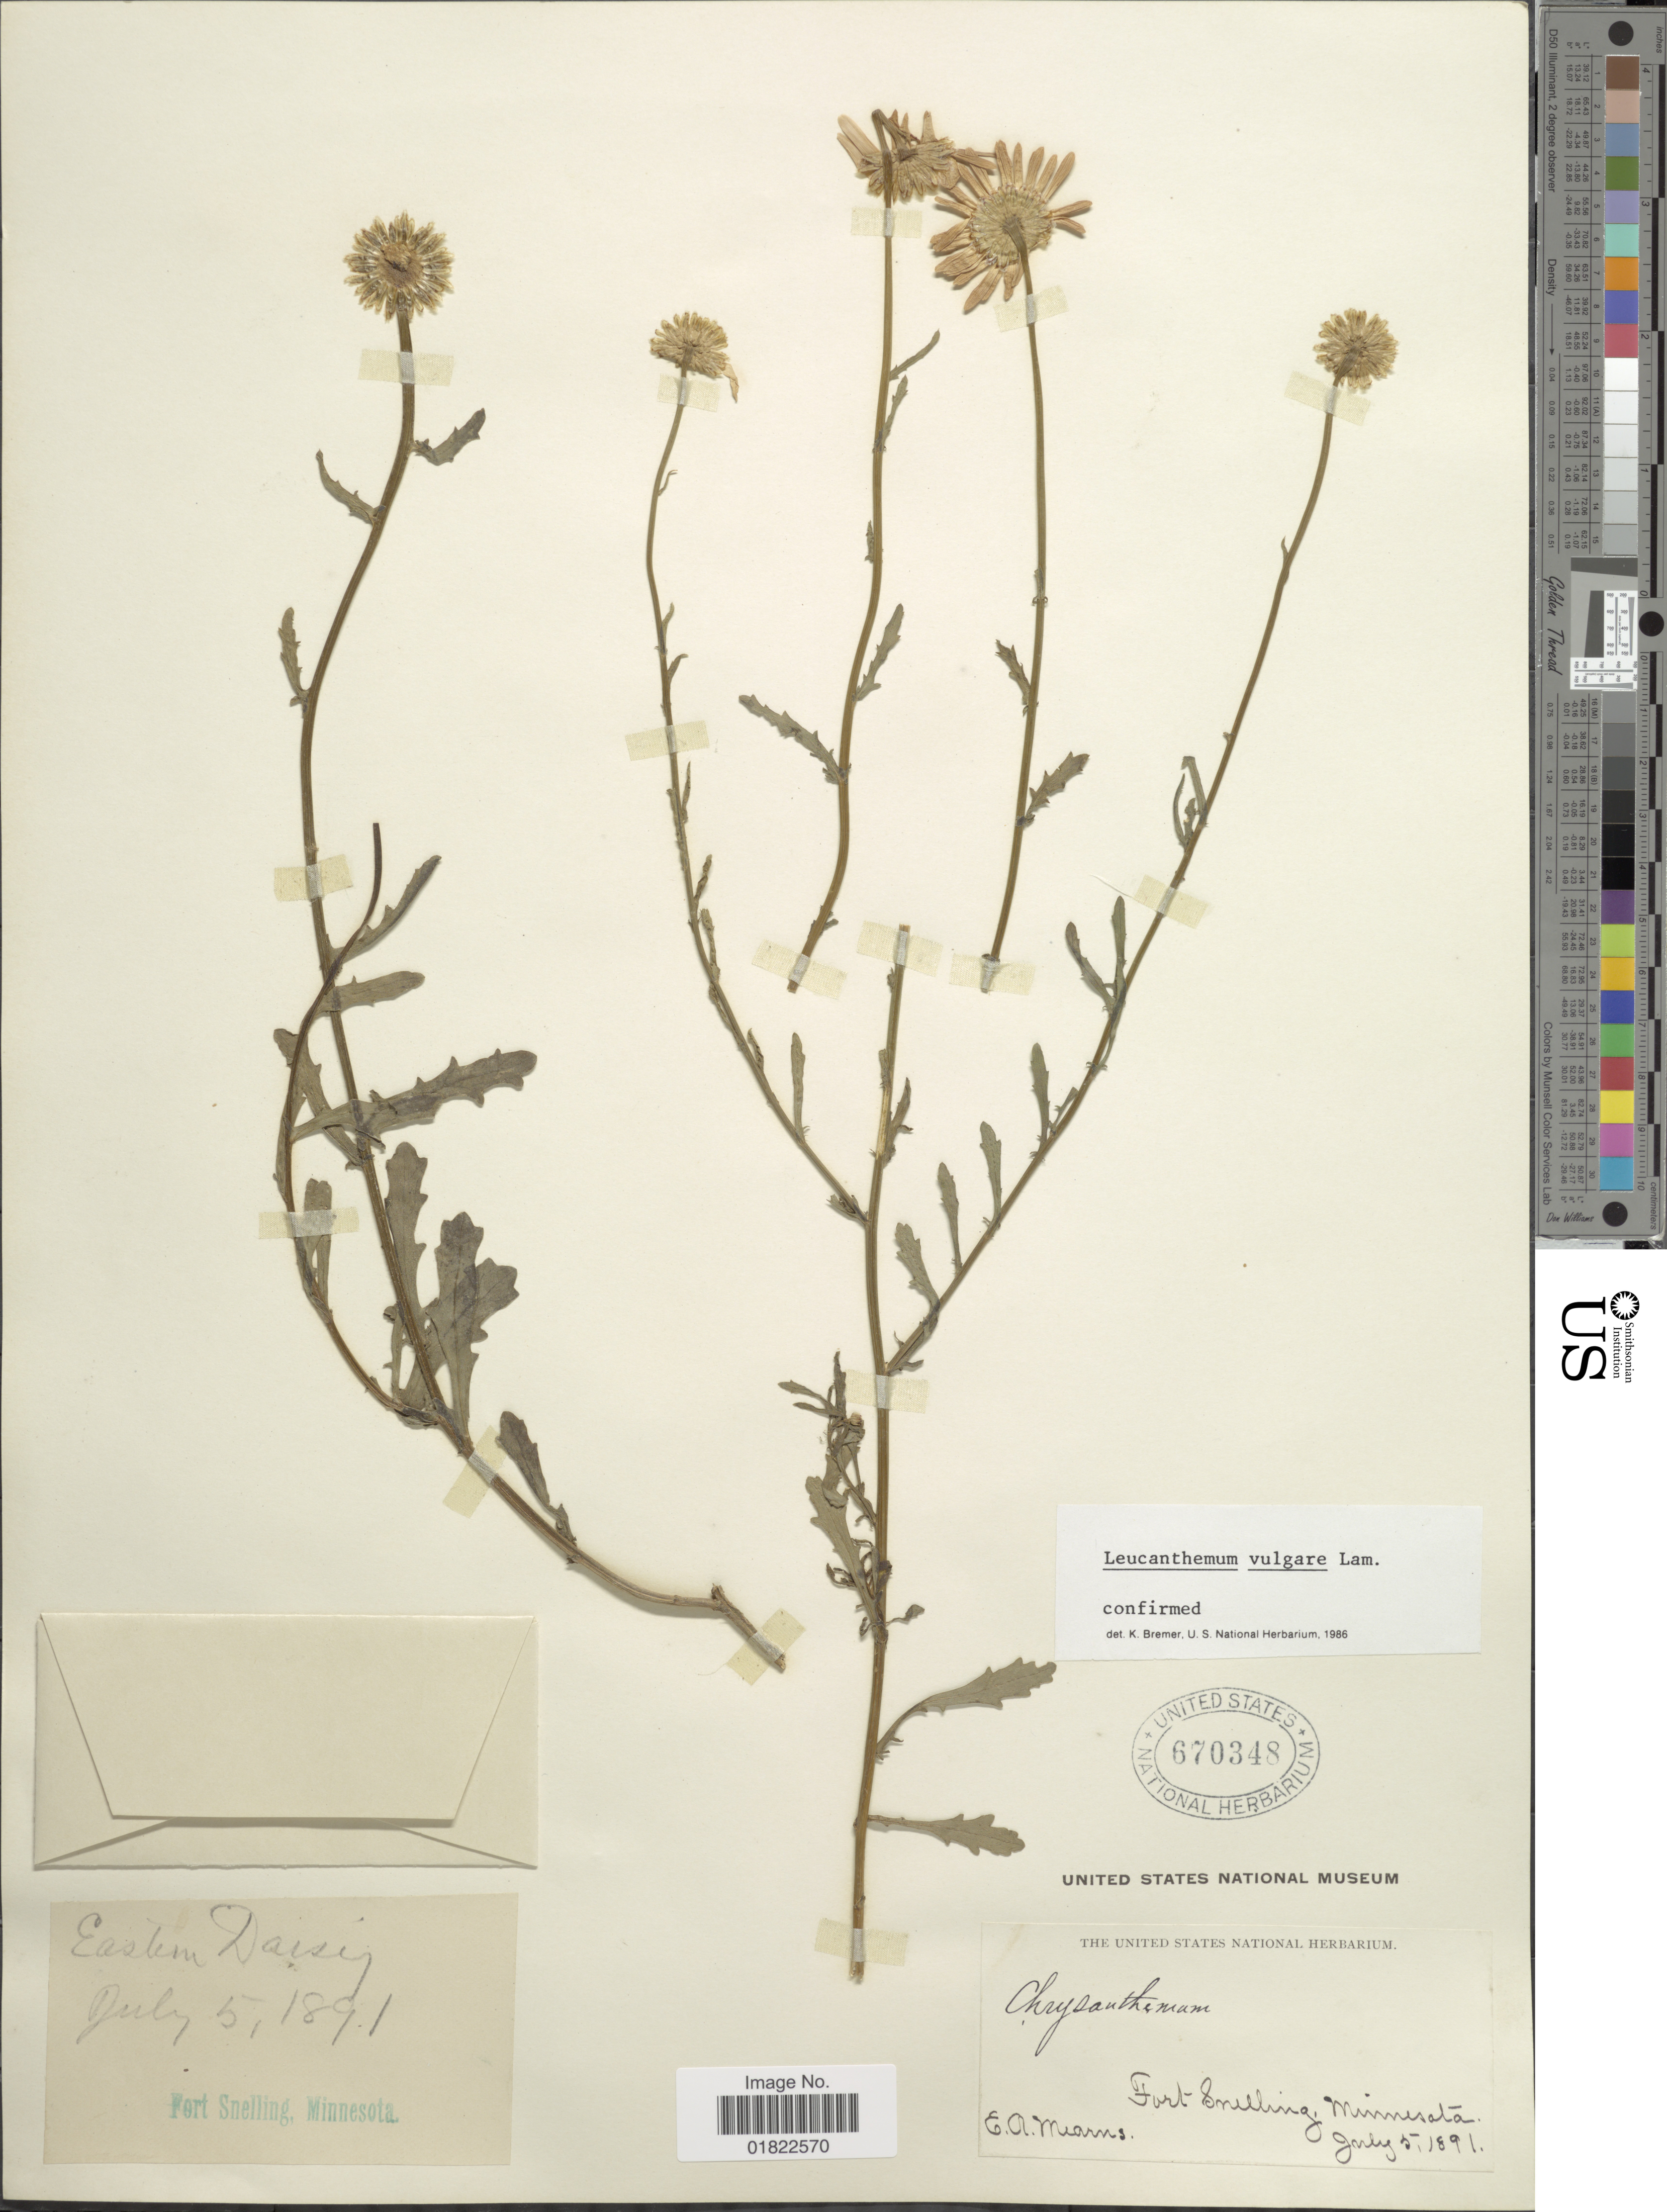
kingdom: Plantae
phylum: Tracheophyta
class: Magnoliopsida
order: Asterales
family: Asteraceae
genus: Leucanthemum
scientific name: Leucanthemum vulgare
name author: Lam.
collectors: E. A. Mearns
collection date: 1891-07-05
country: United States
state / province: Minnesota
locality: Fort Snelling , Eastern Daisey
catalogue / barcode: US 670348